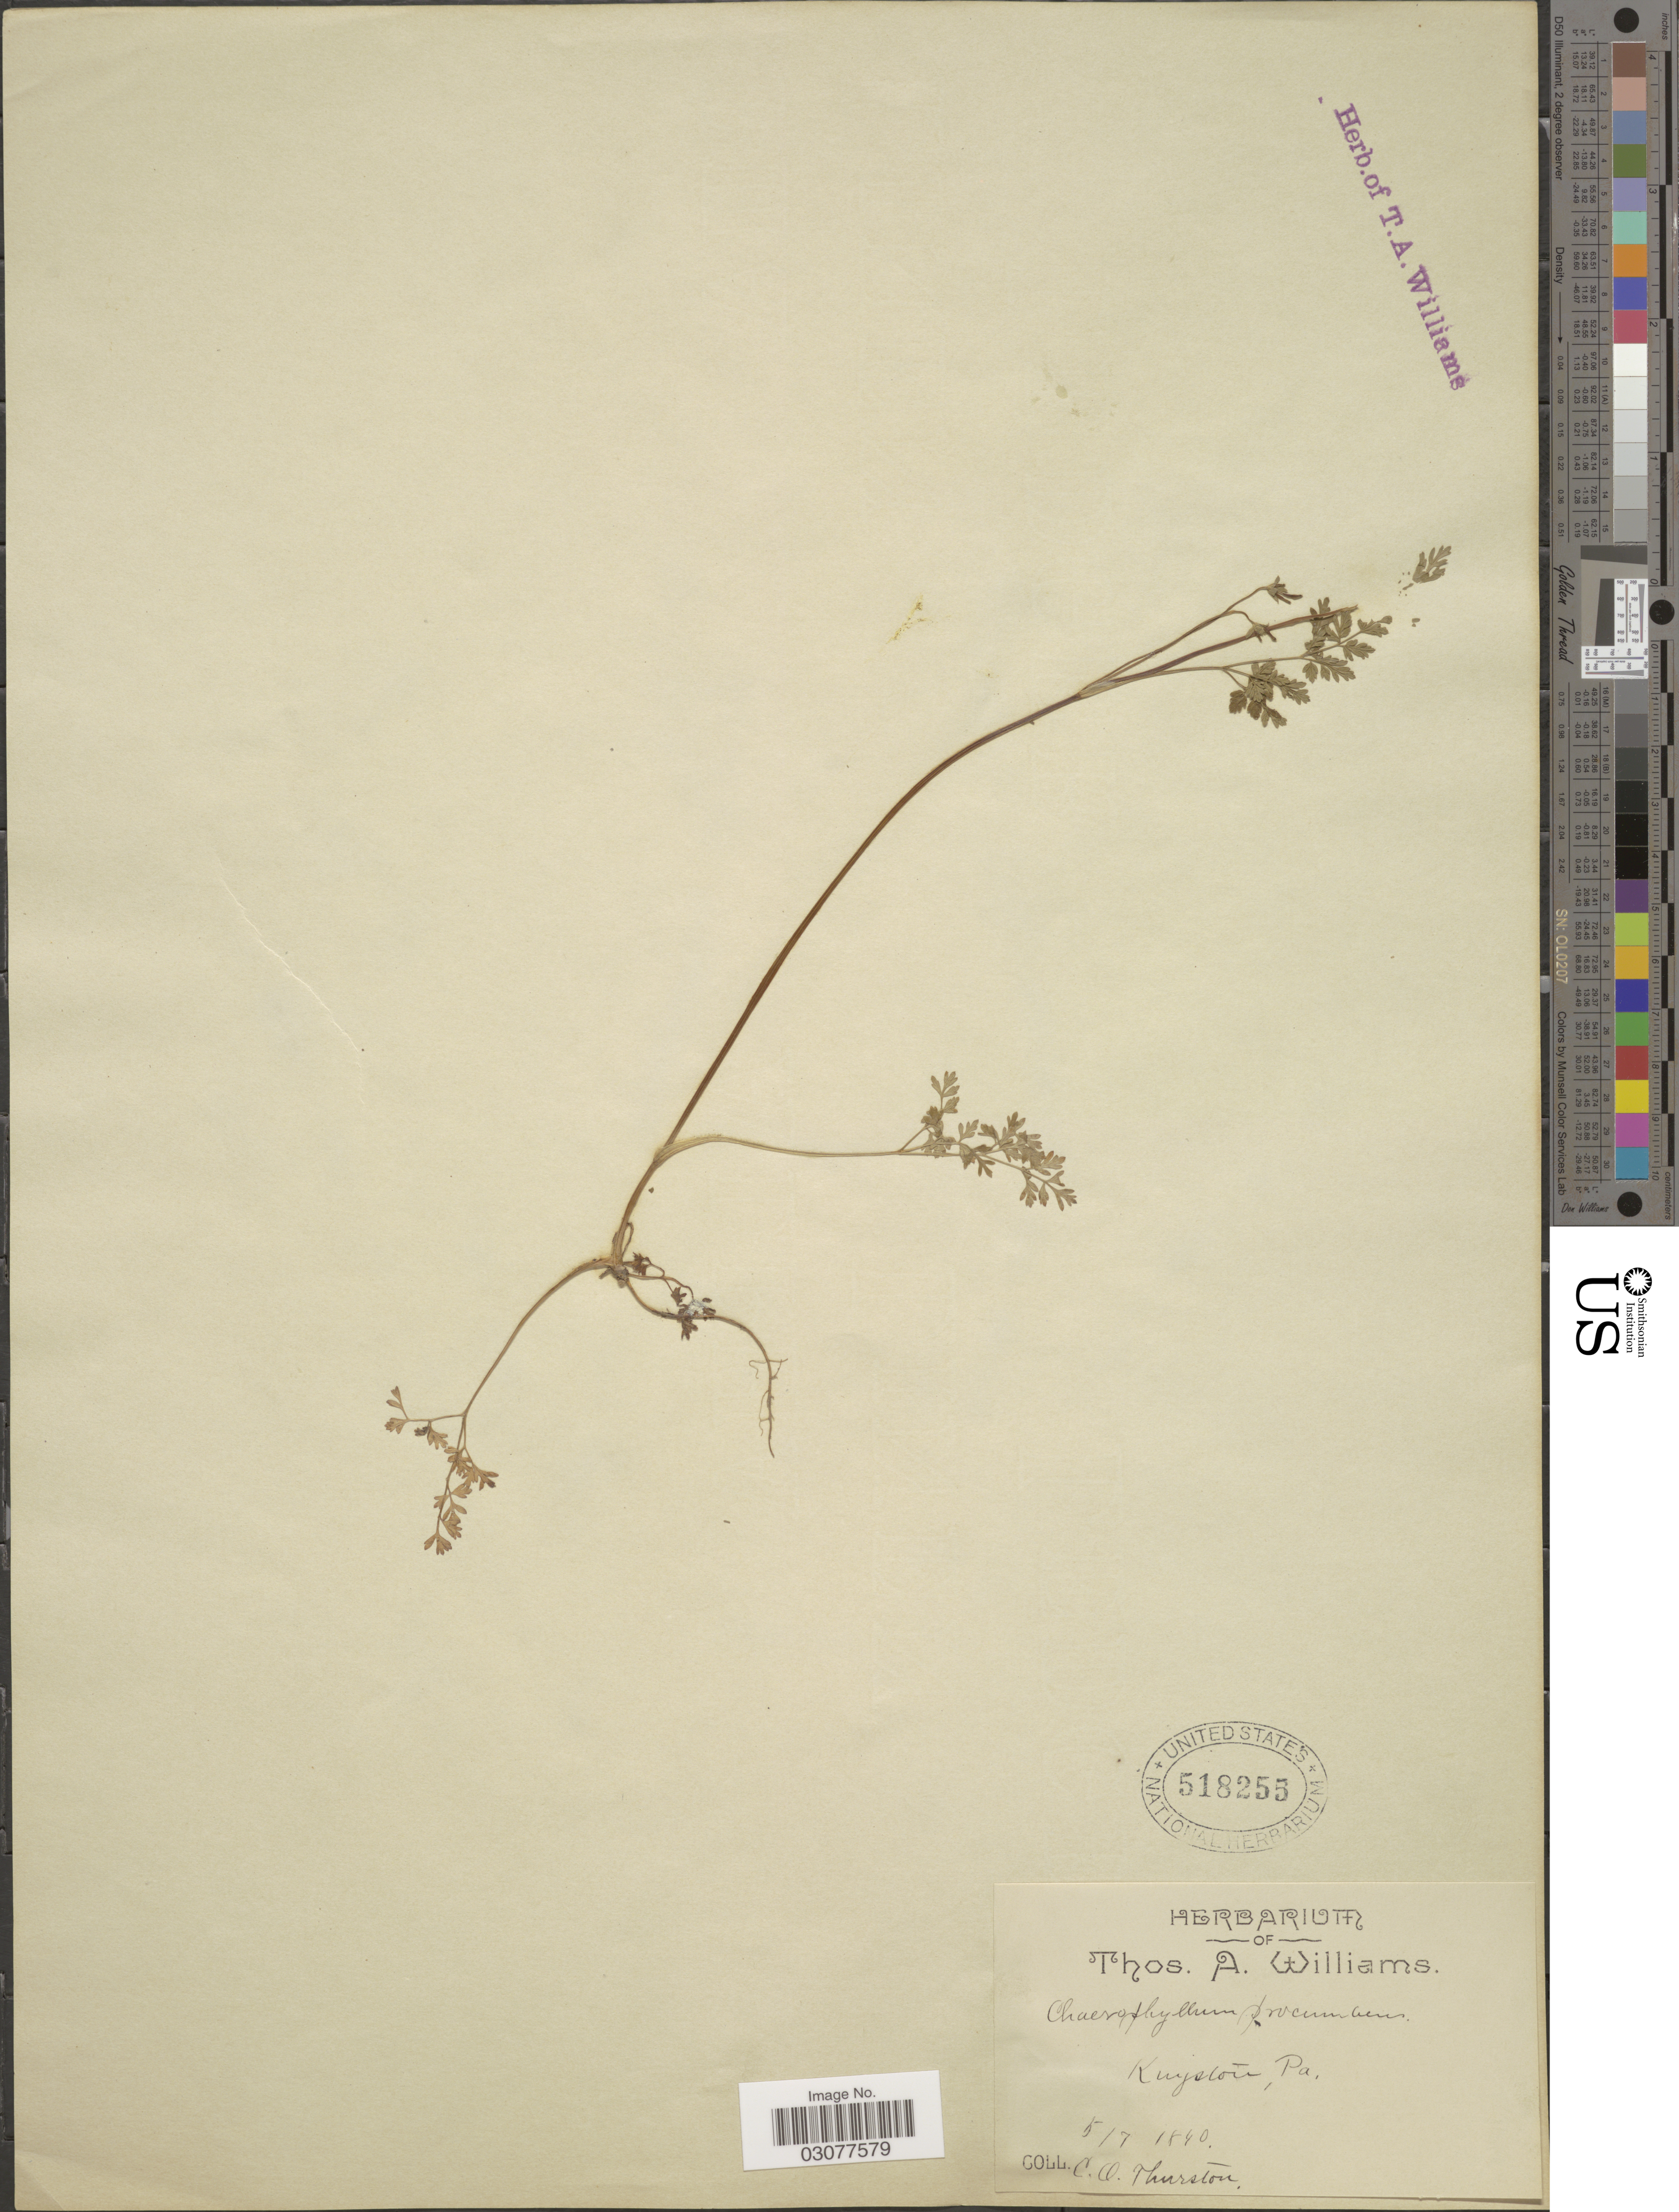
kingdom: Plantae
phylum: Tracheophyta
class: Magnoliopsida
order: Apiales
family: Apiaceae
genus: Chaerophyllum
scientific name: Chaerophyllum procumbens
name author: (L.) Crantz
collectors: C. Thurston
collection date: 1890-05-07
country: United States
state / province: Pennsylvania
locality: Kingston.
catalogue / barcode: US 518255